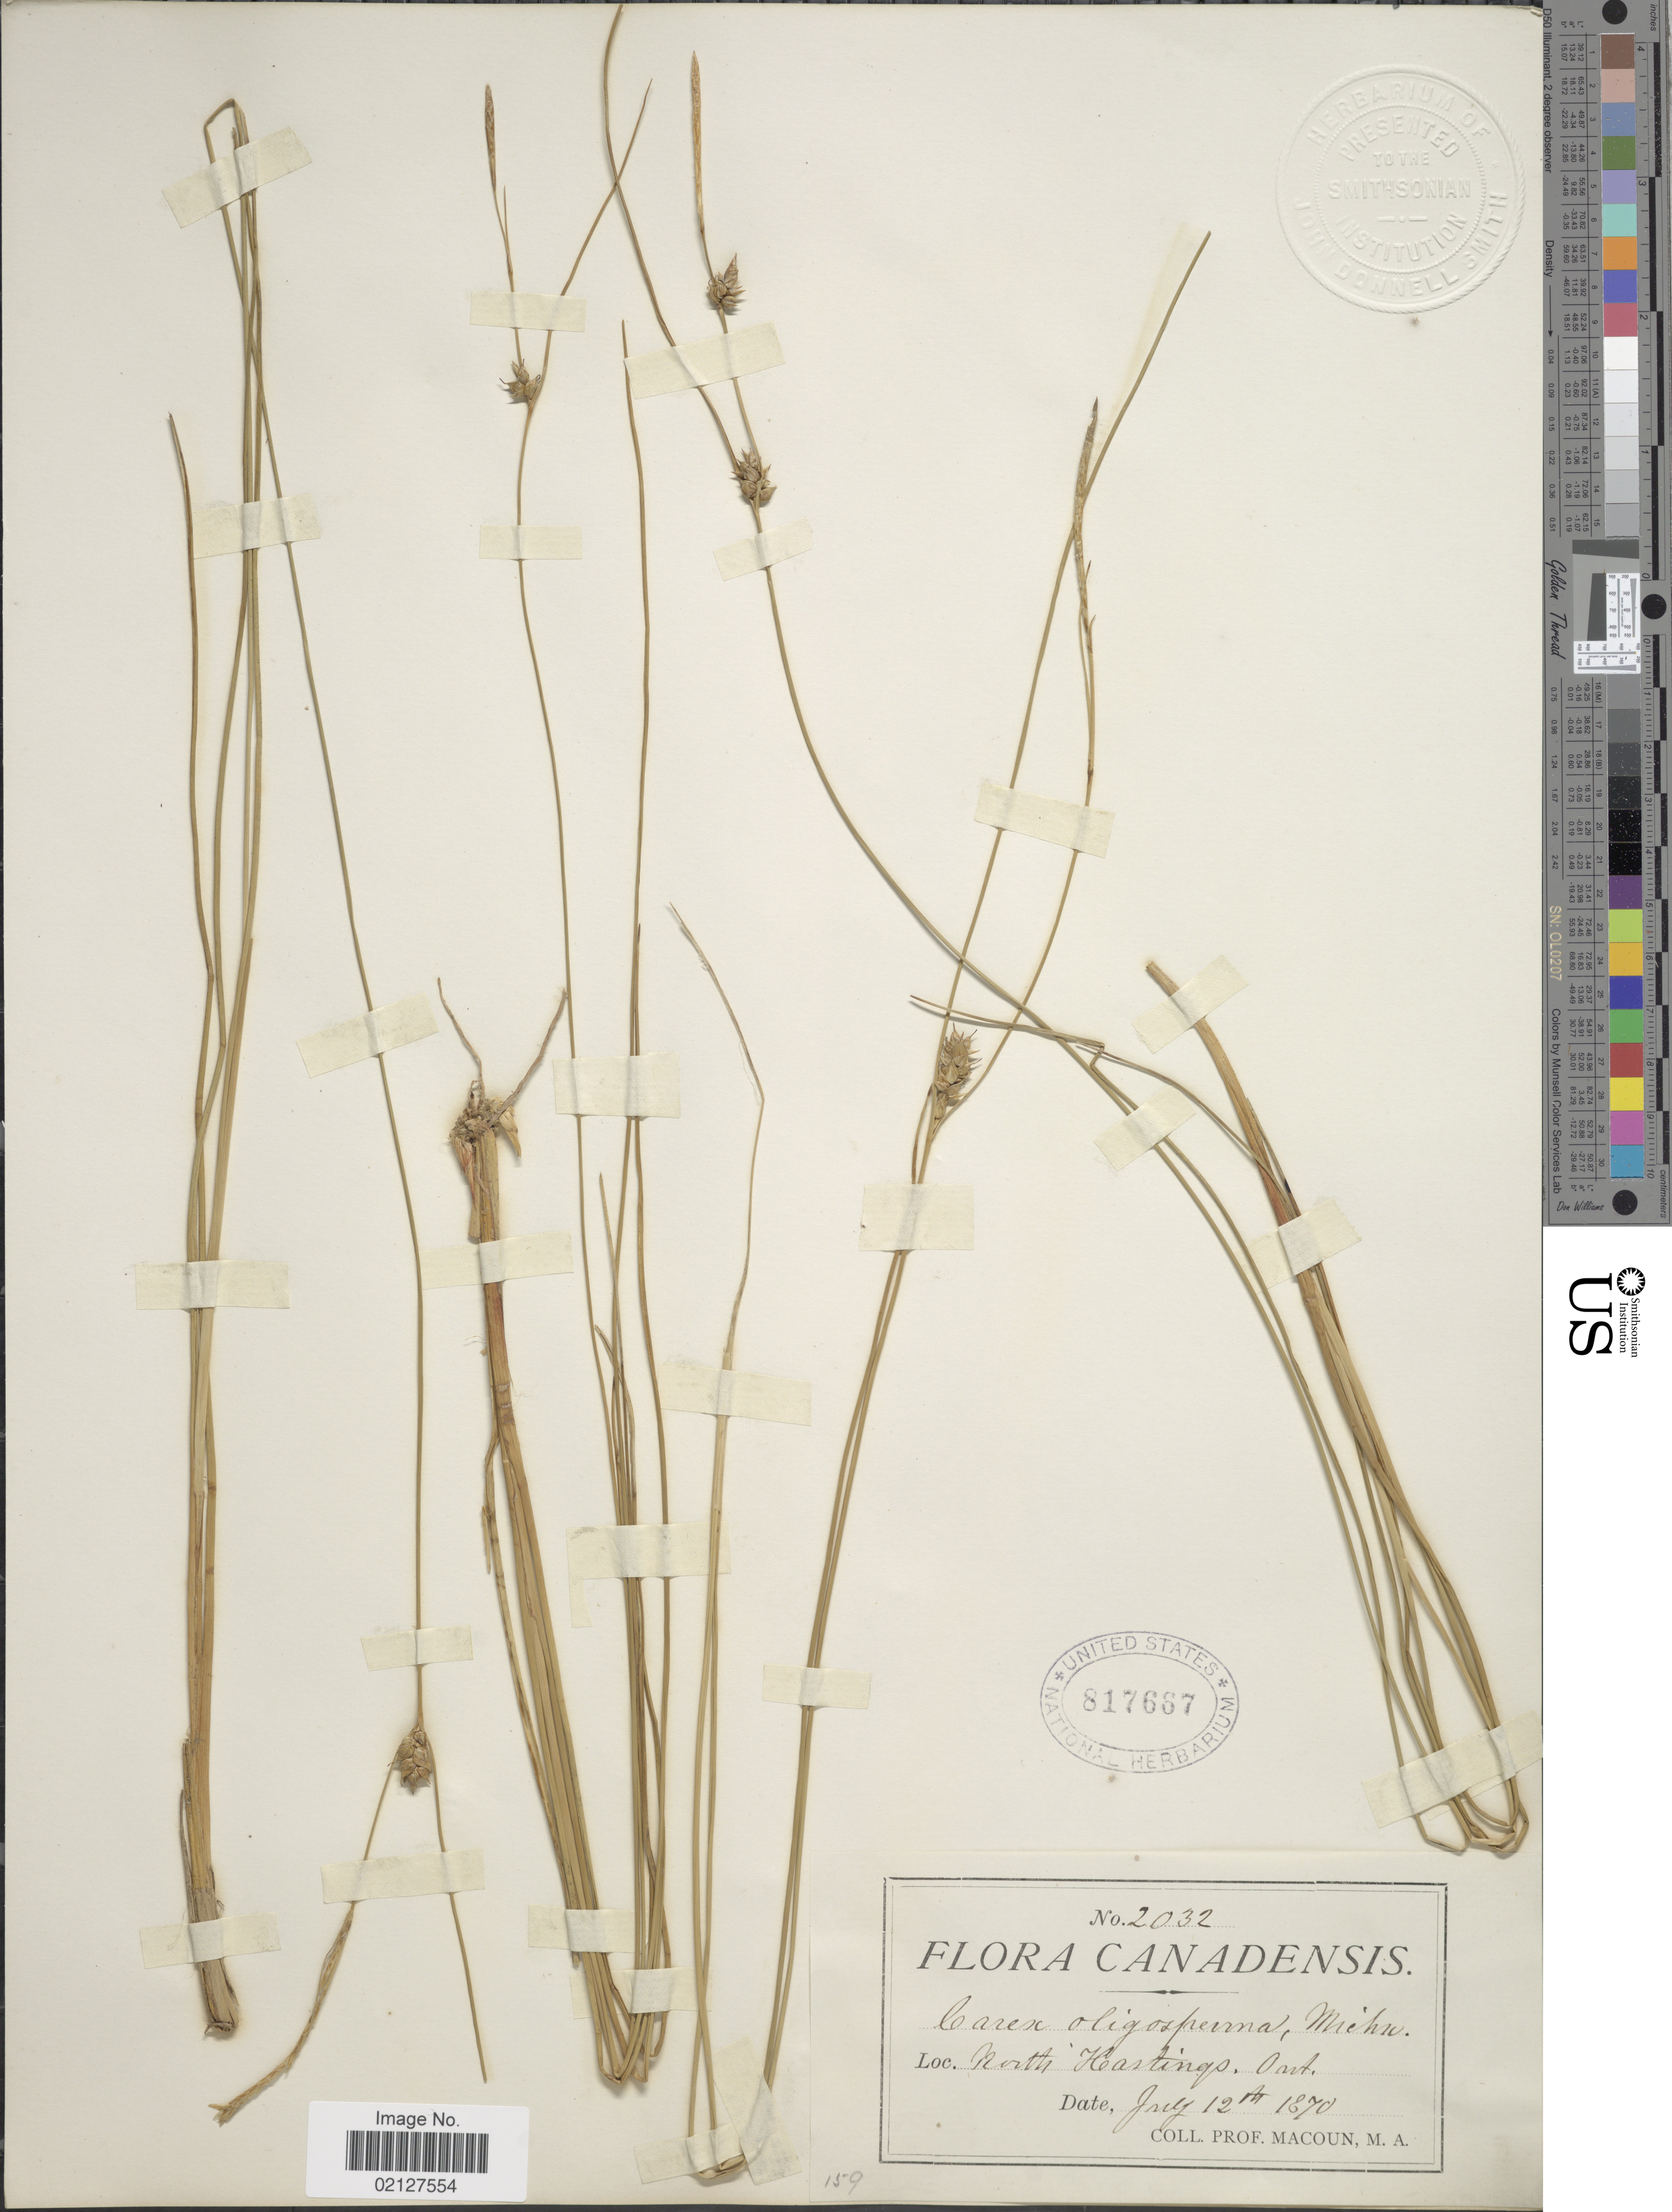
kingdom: Plantae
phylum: Tracheophyta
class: Liliopsida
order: Poales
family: Cyperaceae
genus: Carex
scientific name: Carex oligosperma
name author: Michx.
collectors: M. Macoun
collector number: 2032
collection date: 1870-07-12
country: Canada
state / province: Ontario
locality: North Hastings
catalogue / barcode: US 817667